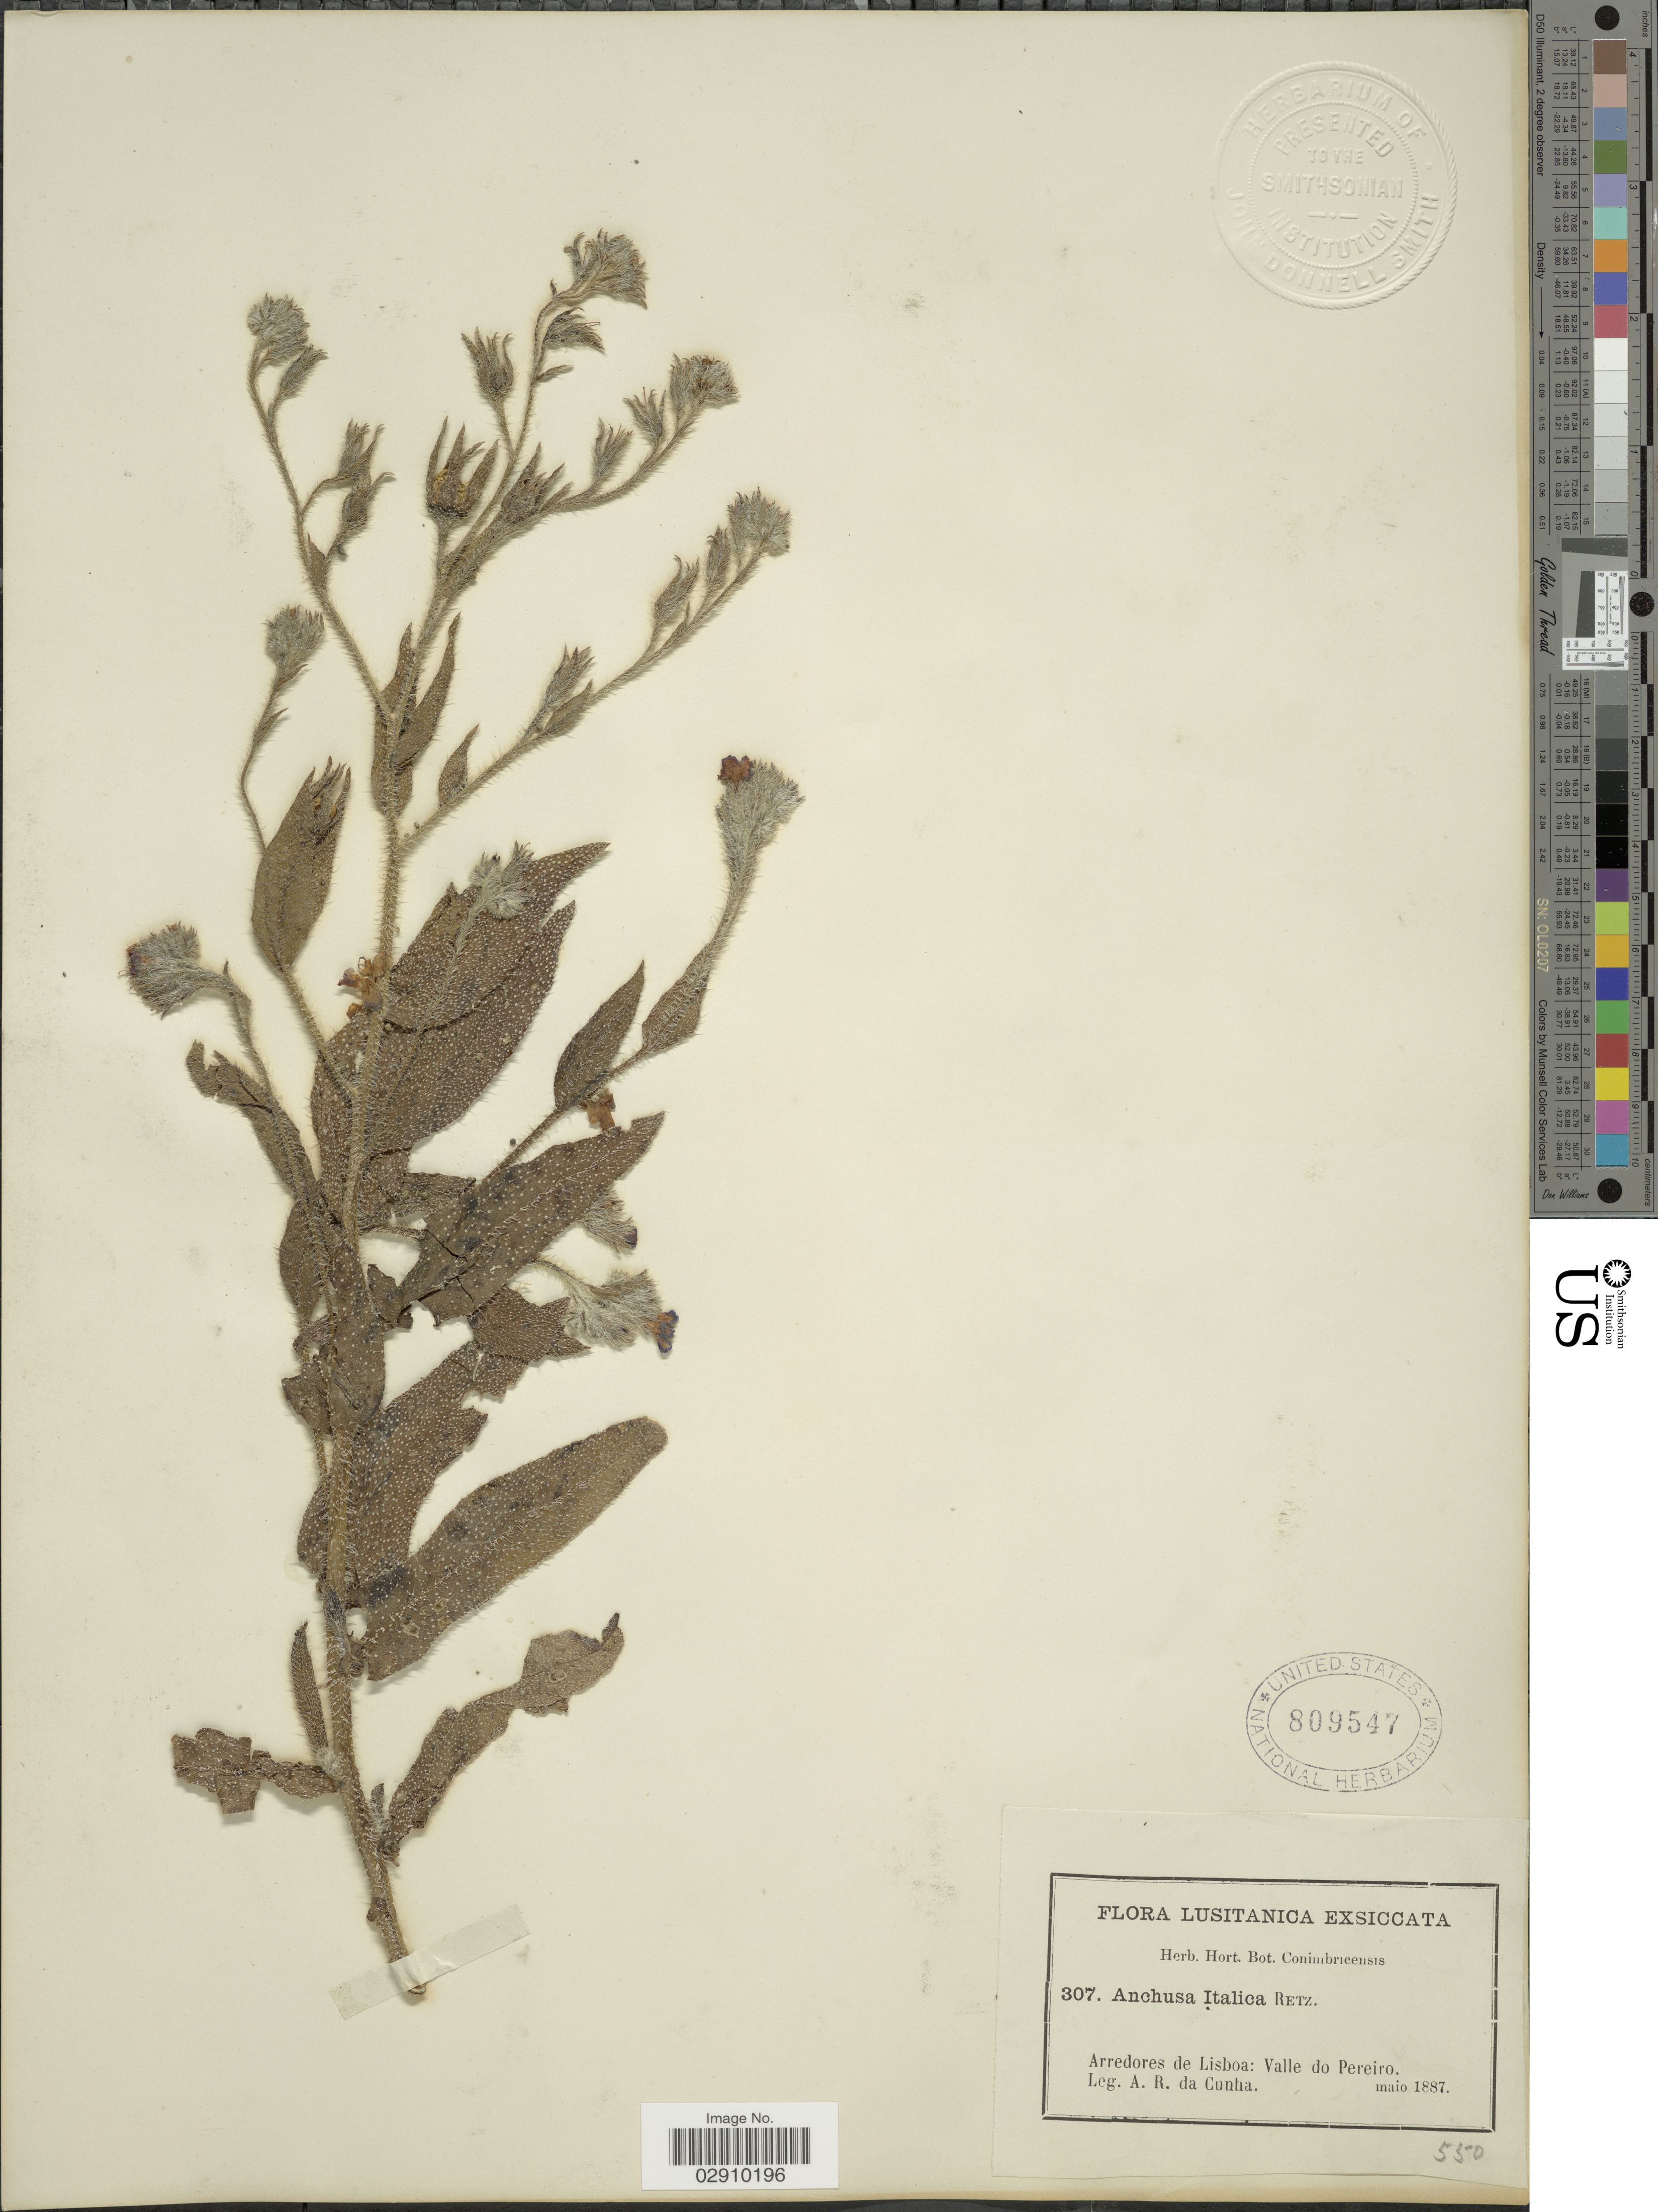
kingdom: Plantae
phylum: Tracheophyta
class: Magnoliopsida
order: Boraginales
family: Boraginaceae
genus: Anchusa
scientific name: Anchusa italica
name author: Retz.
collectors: A. Da Cunha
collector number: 307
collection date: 1887-05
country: Portugal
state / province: Lisboa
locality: Lusitanica, Arredores de Lisboa: Valle do Pereiro.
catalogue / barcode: US 809547